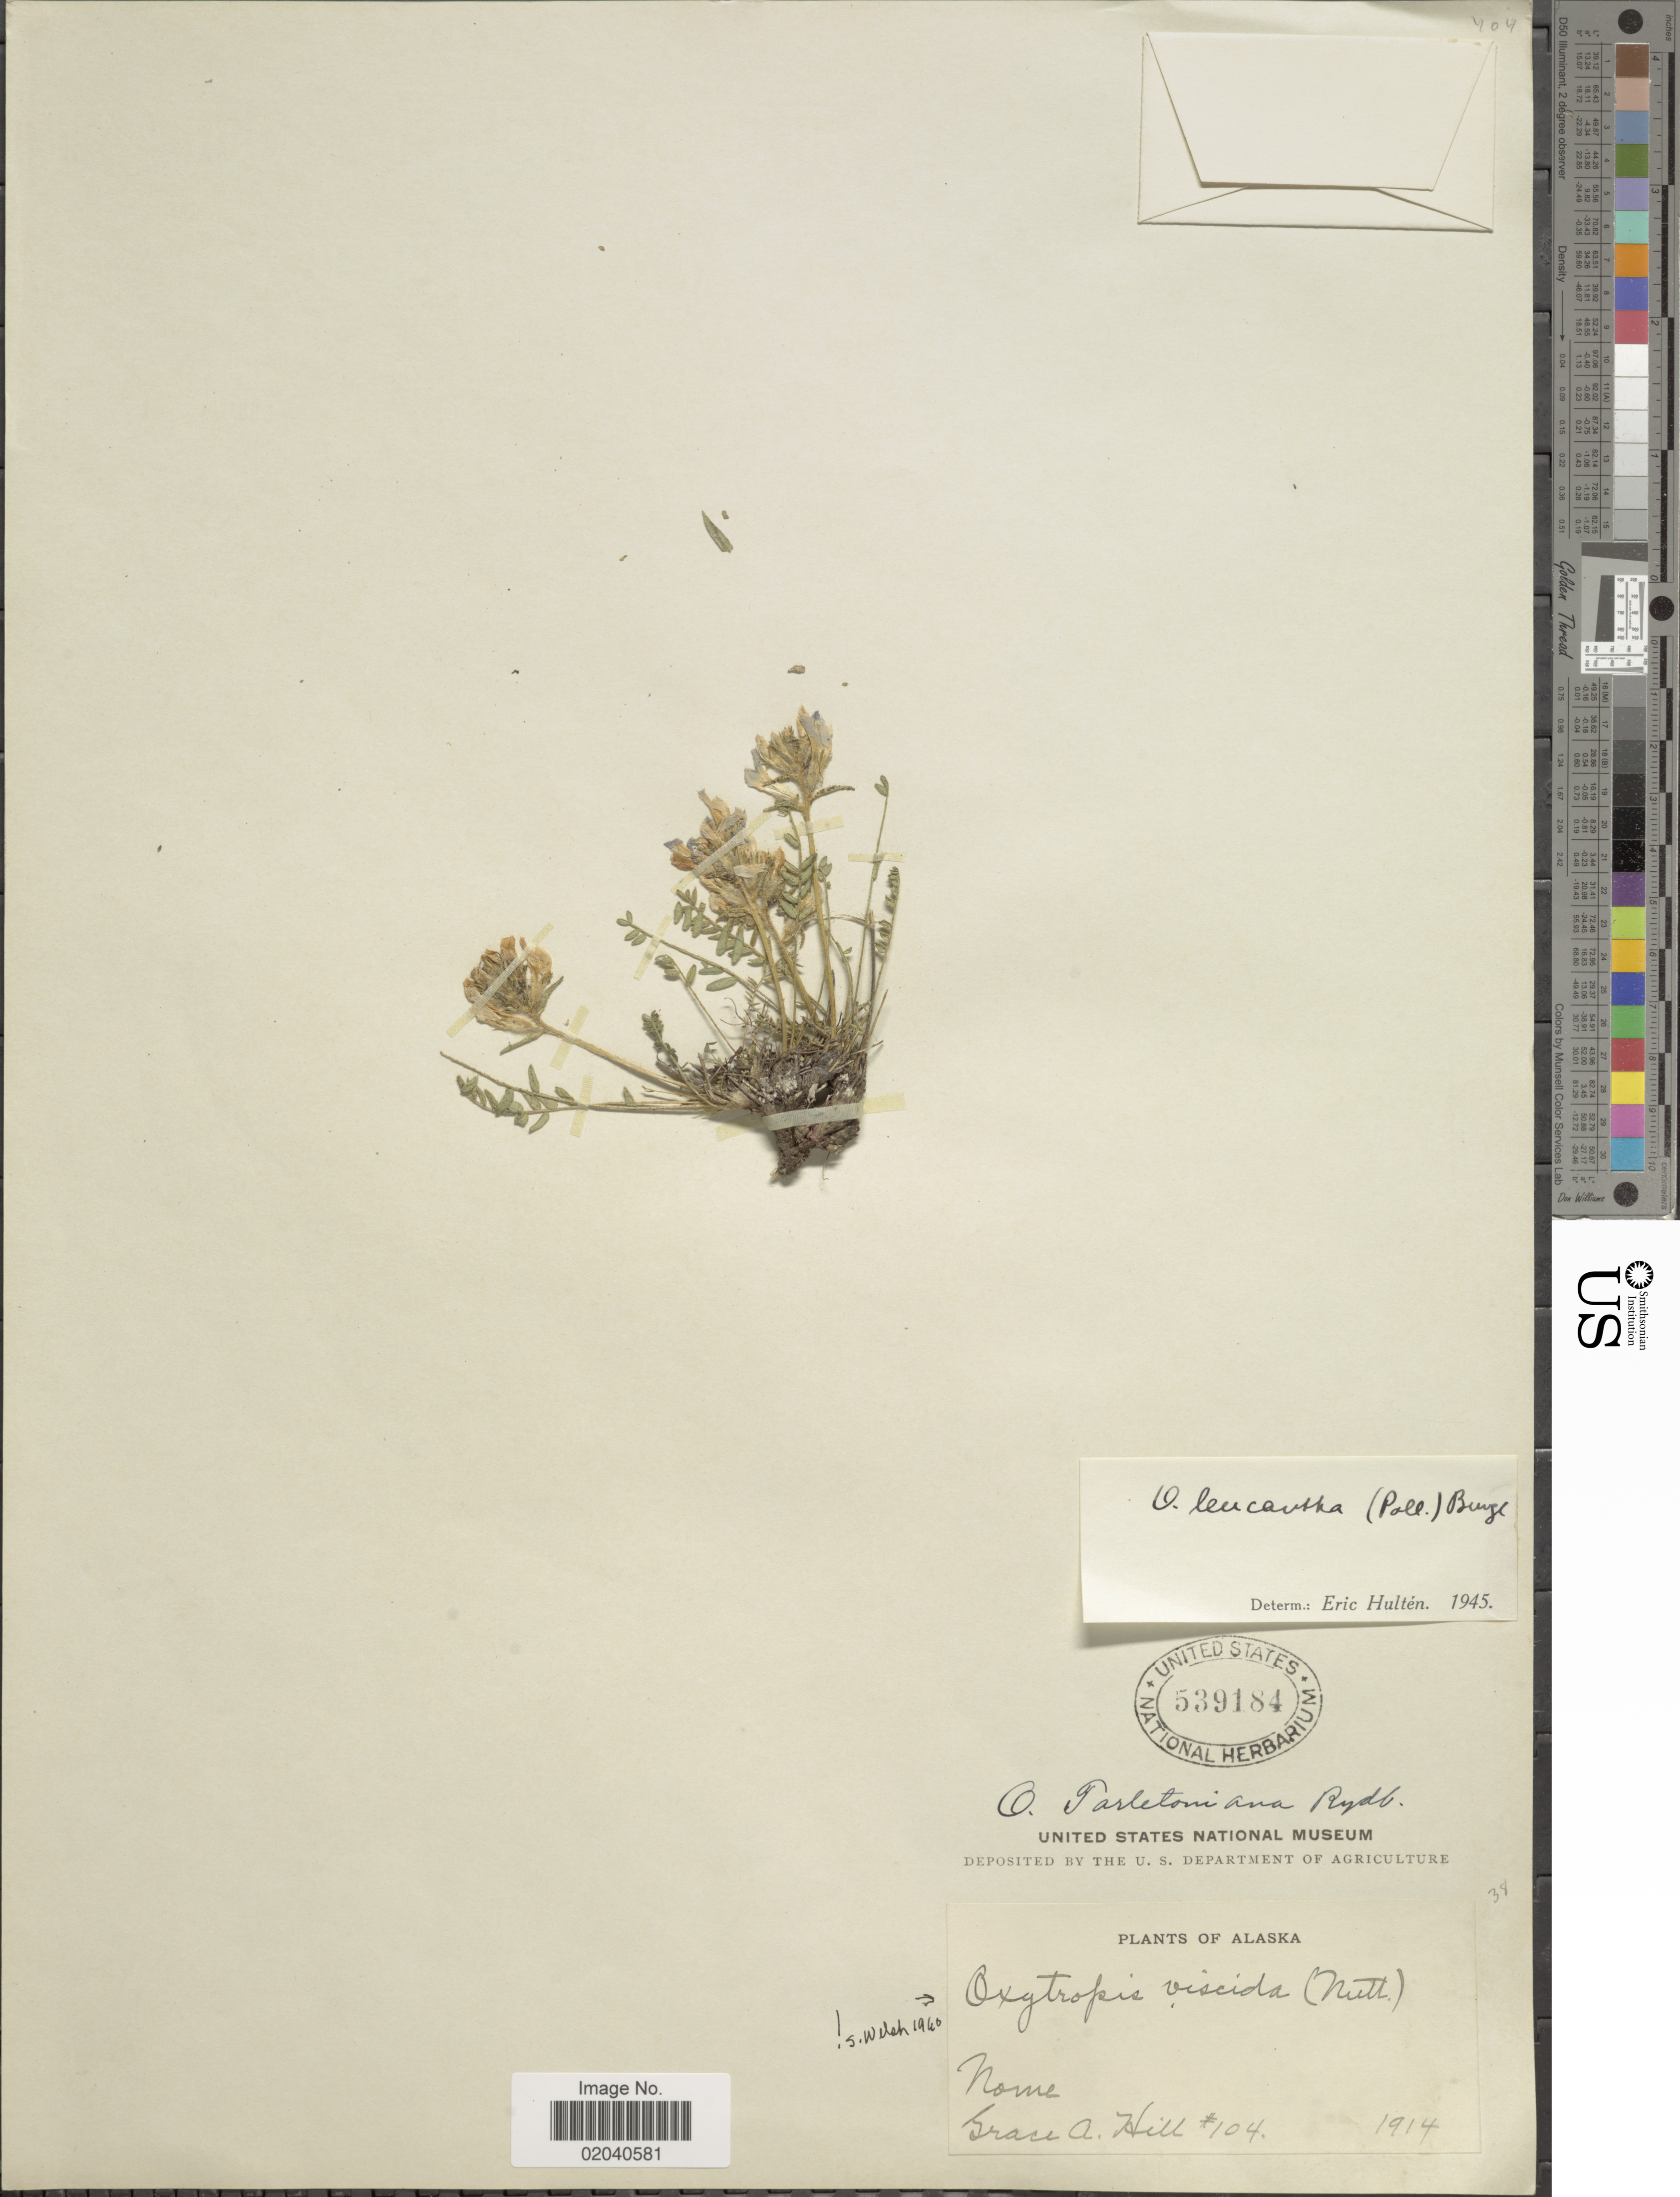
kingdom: Plantae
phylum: Tracheophyta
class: Magnoliopsida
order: Fabales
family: Fabaceae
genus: Oxytropis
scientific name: Oxytropis viscida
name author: Nutt.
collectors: G. A. Hill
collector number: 104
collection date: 1914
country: United States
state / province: Alaska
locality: Nome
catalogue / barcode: US 539184